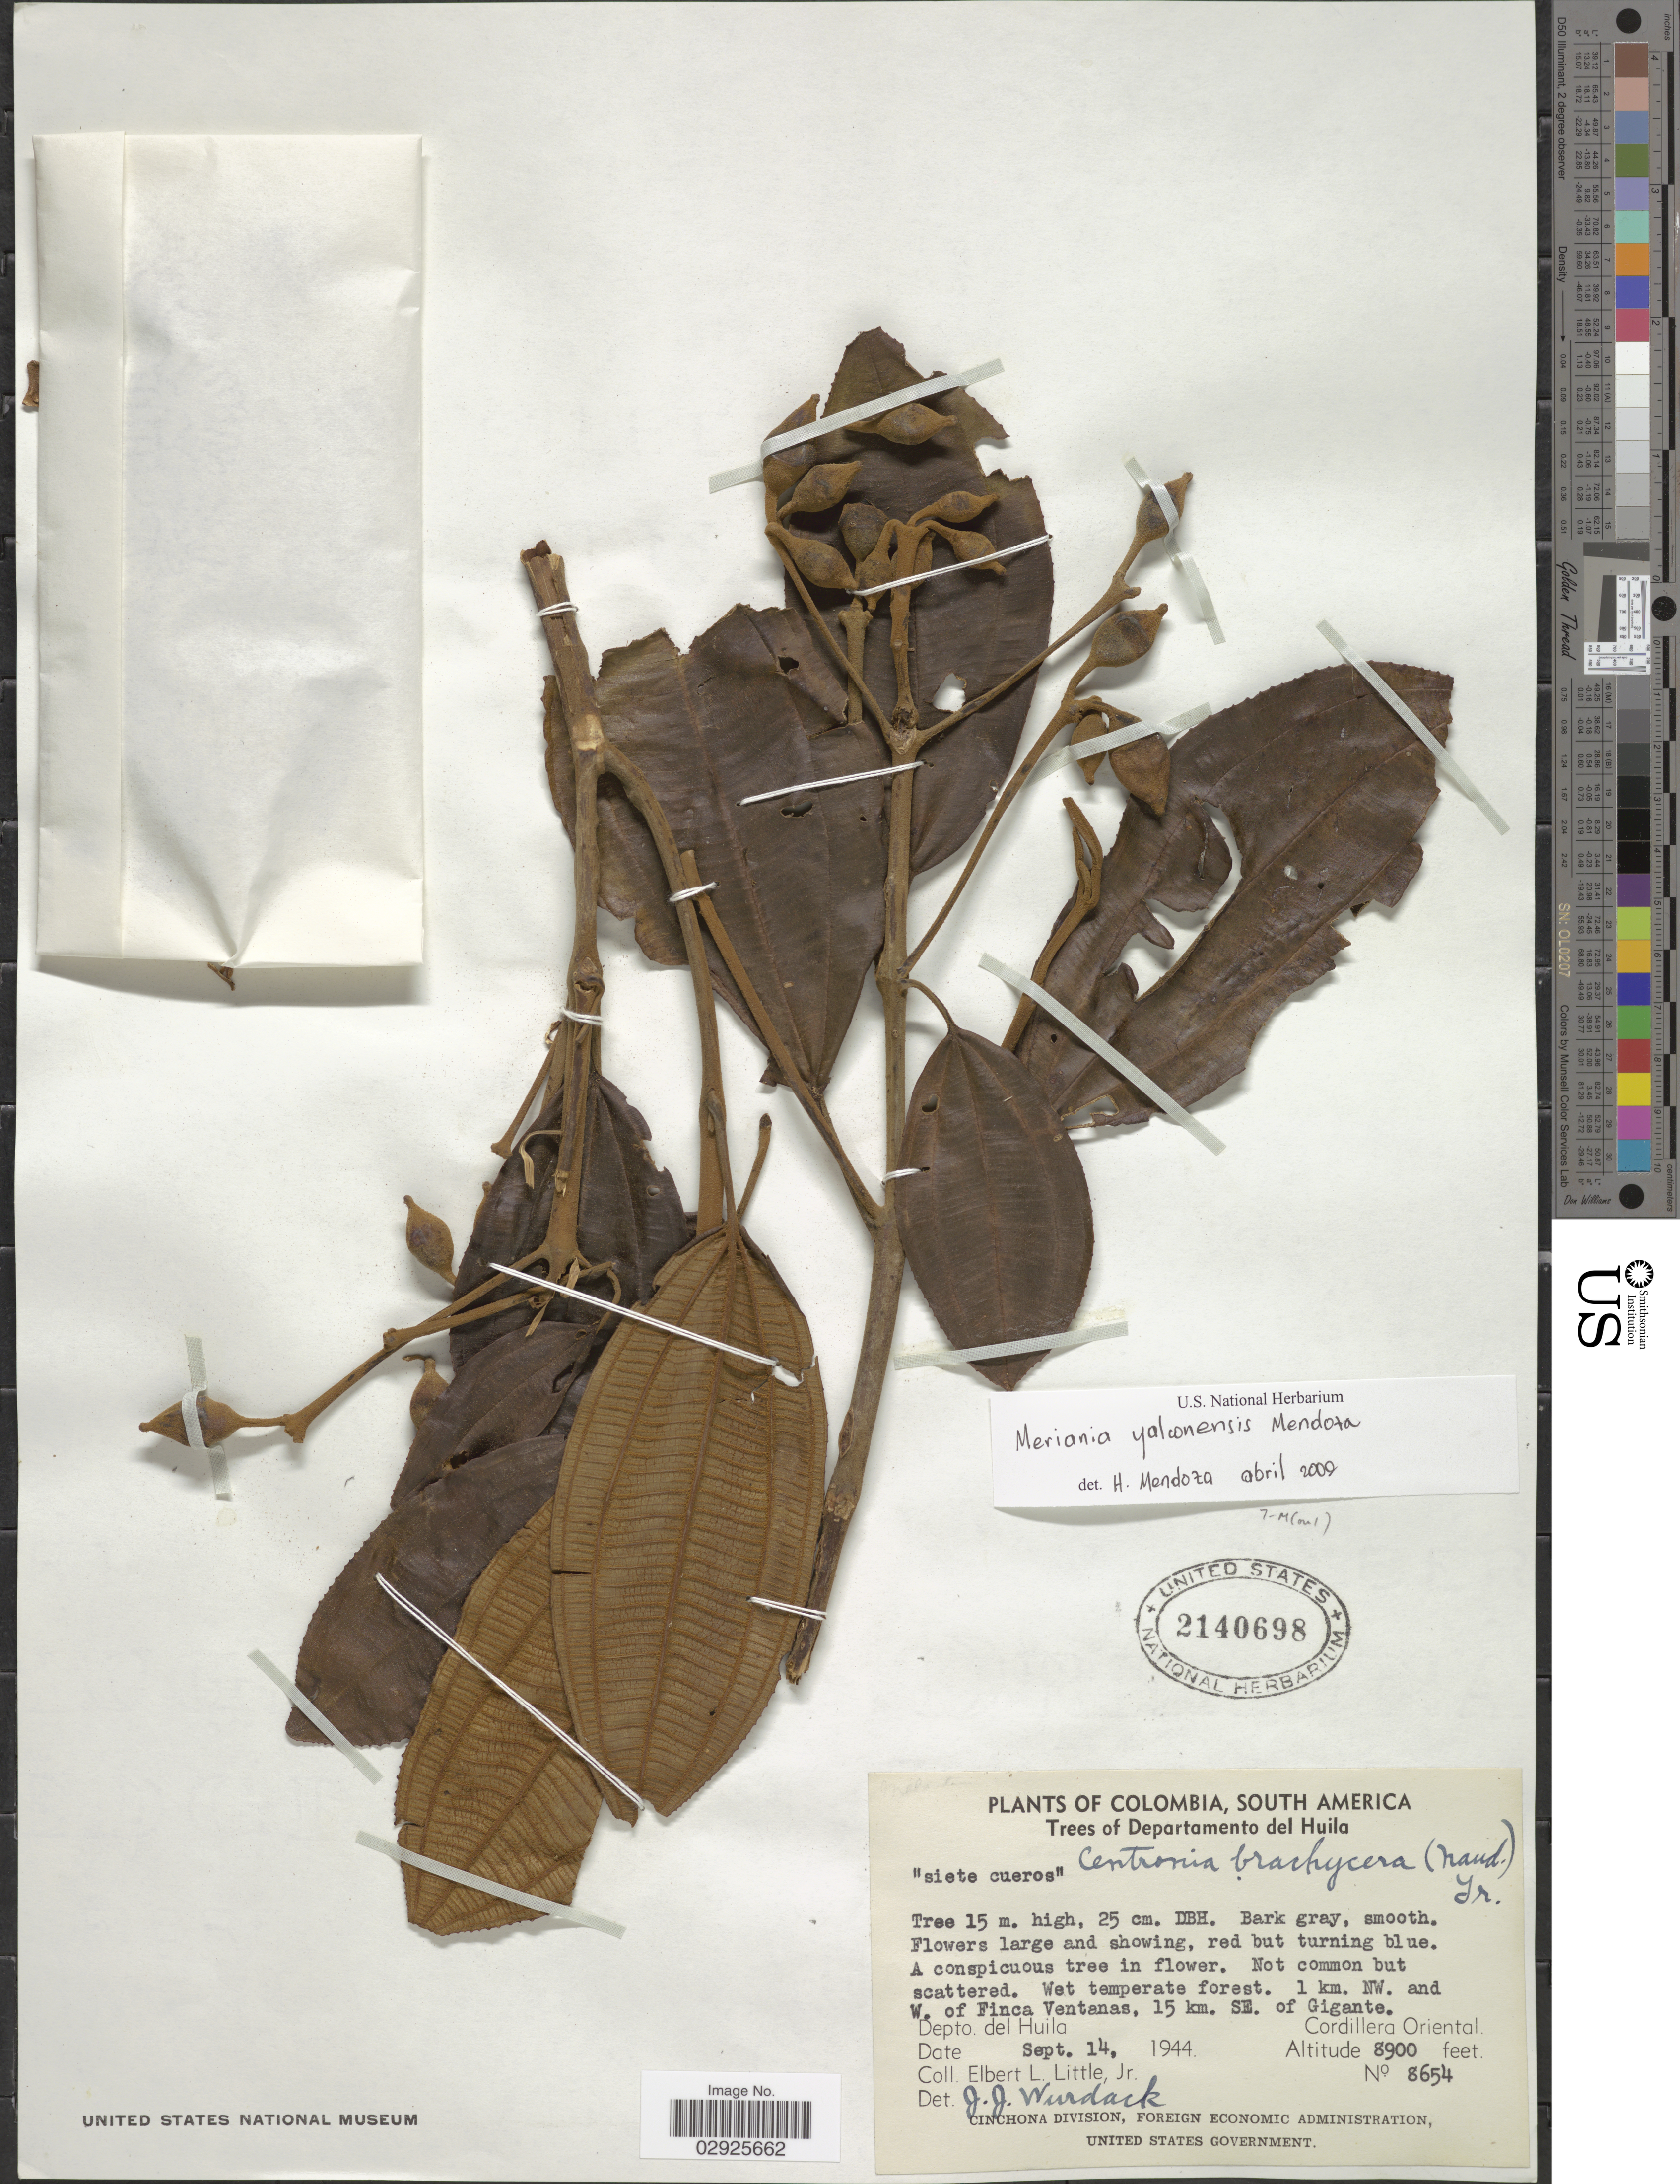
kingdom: Plantae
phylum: Tracheophyta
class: Magnoliopsida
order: Myrtales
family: Melastomataceae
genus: Meriania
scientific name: Meriania yalconensis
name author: Humberto Mend. & Fern. Alonso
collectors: E. L. Little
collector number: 8654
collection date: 1944-09-14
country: Colombia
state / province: Huila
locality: Departamento del Huila, 1 km. NW. and W. of Finca Ventanas, 15 km. SE. of Giganta, Cordillera Oriental, Depto. del Huila.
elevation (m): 2713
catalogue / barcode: US 2140698